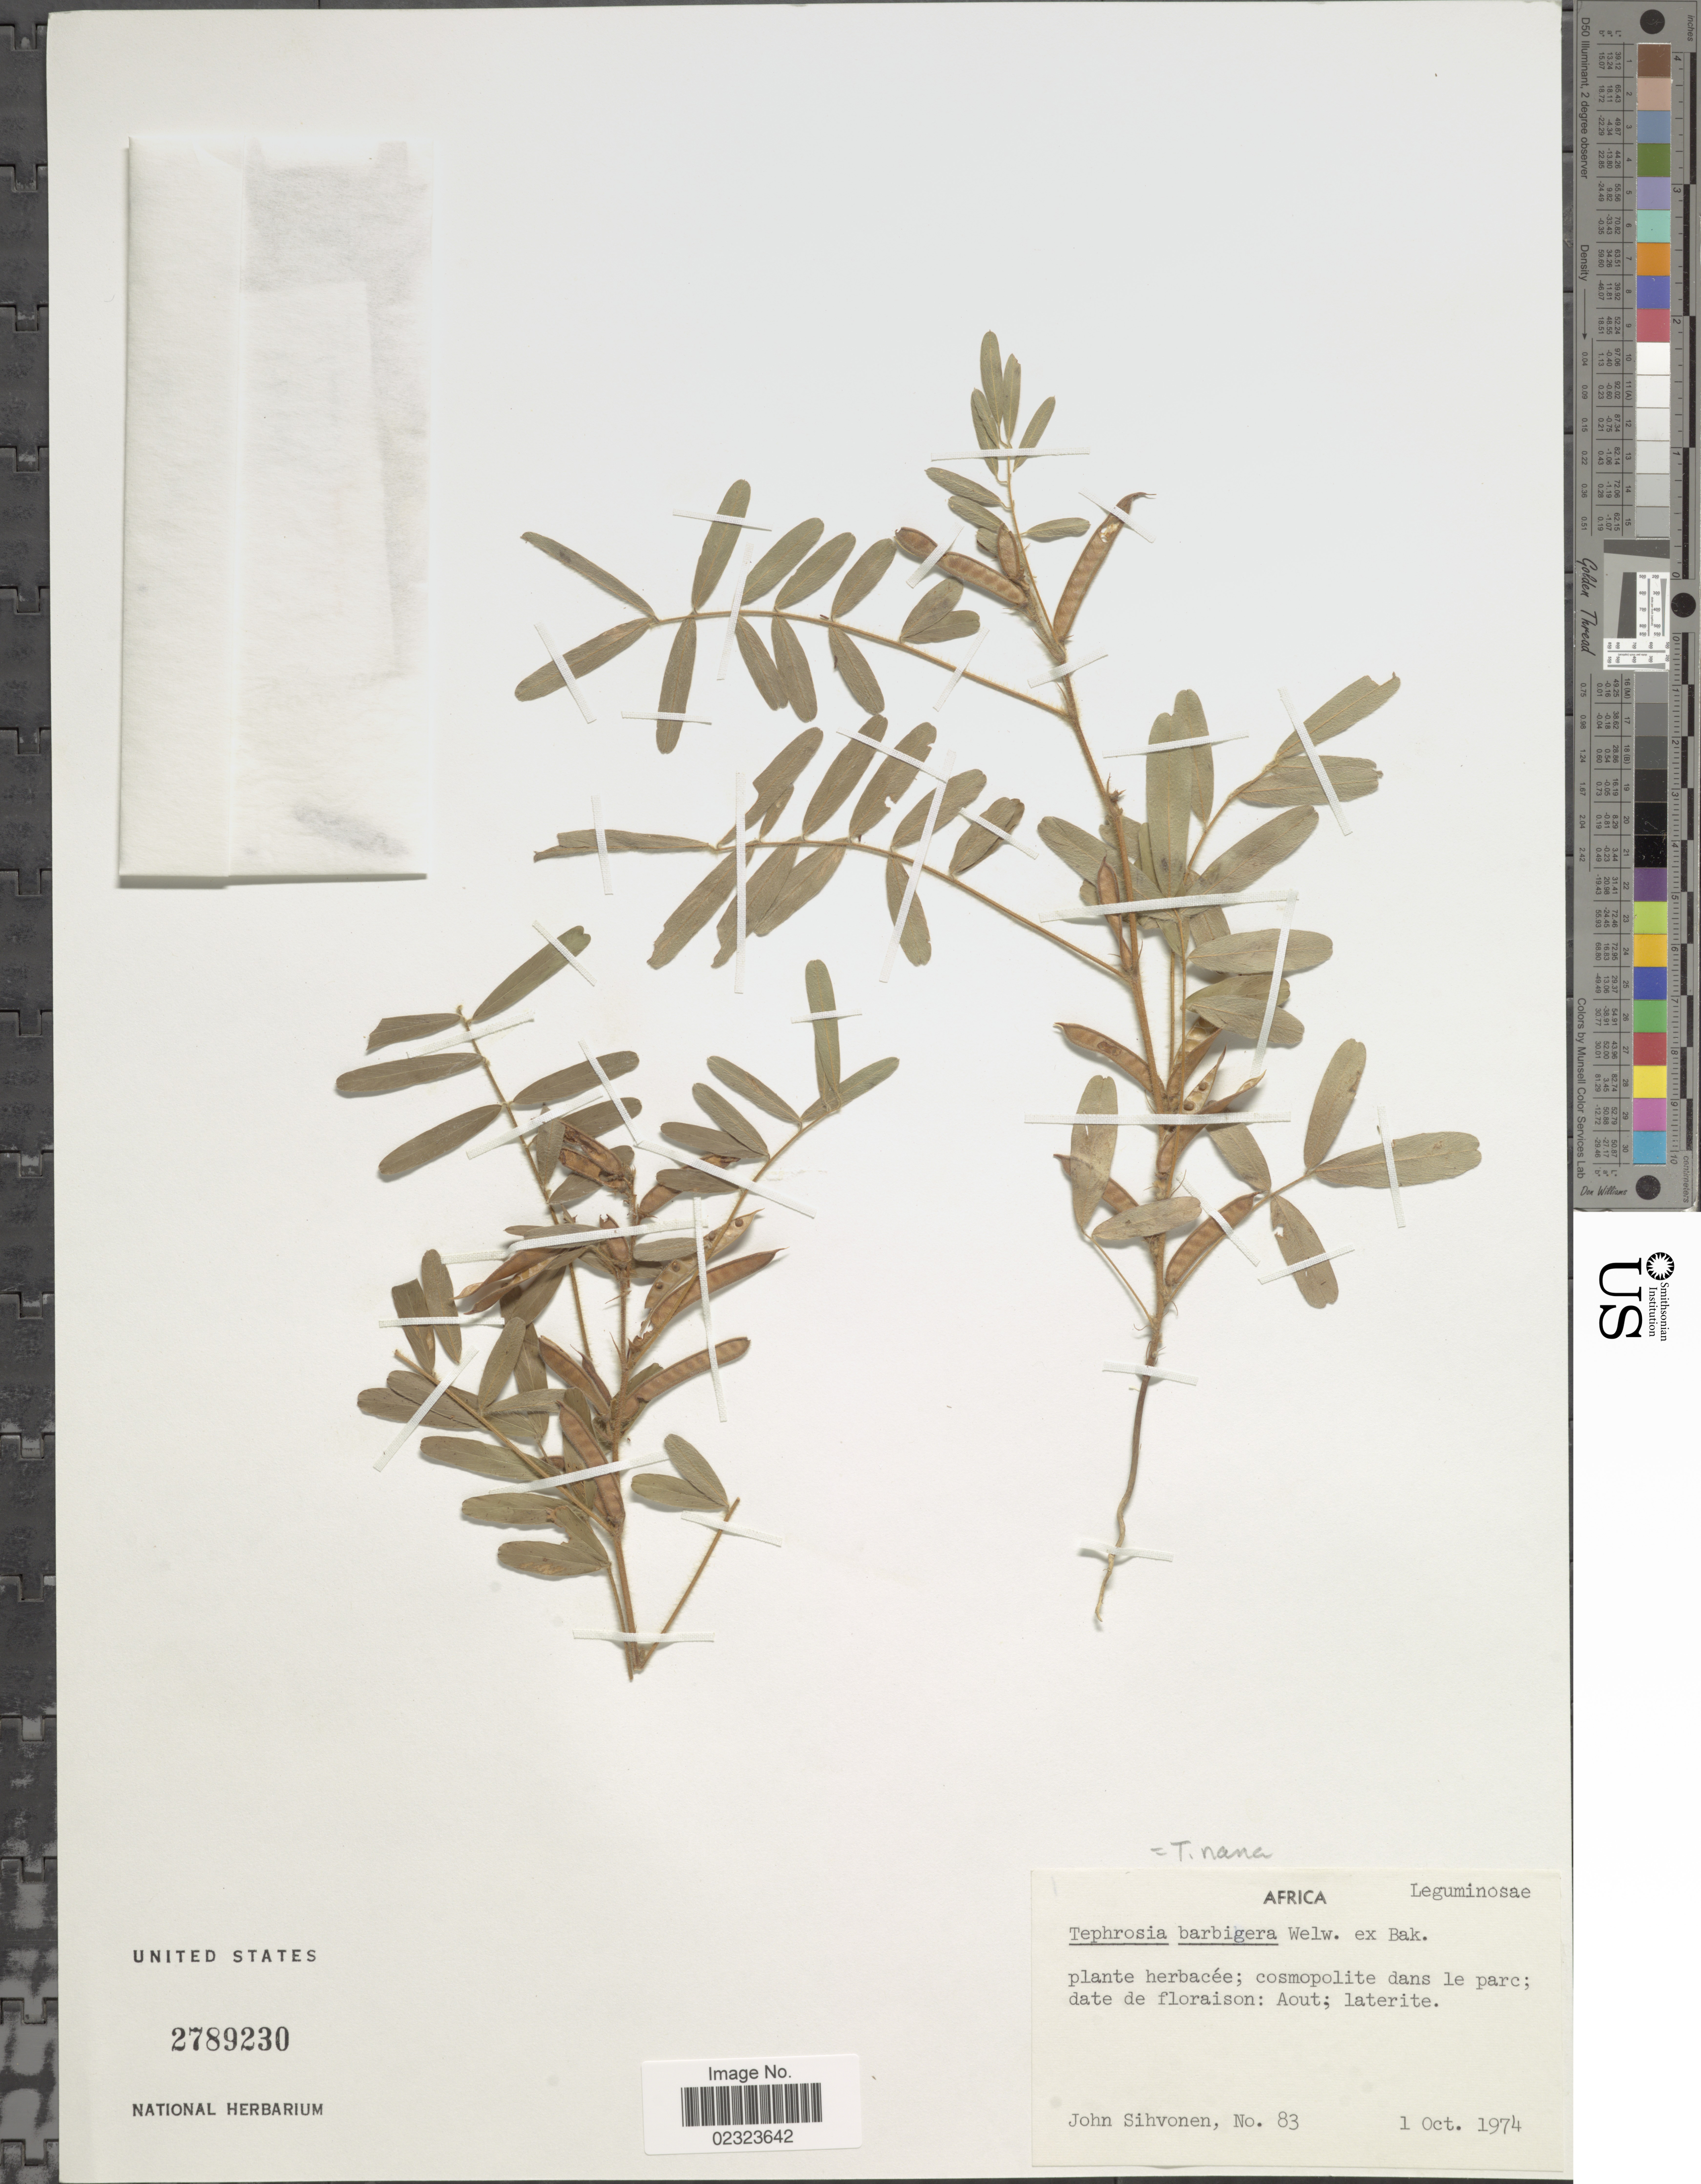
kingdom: Plantae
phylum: Tracheophyta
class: Magnoliopsida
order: Fabales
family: Fabaceae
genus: Tephrosia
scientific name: Tephrosia nana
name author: Kotschy ex Schweinf.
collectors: J. Sihvonen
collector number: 83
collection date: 1974-10-01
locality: Africa, plantee herbacee; cosmopolite dans le parc; date de floraison.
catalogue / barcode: US 2789230